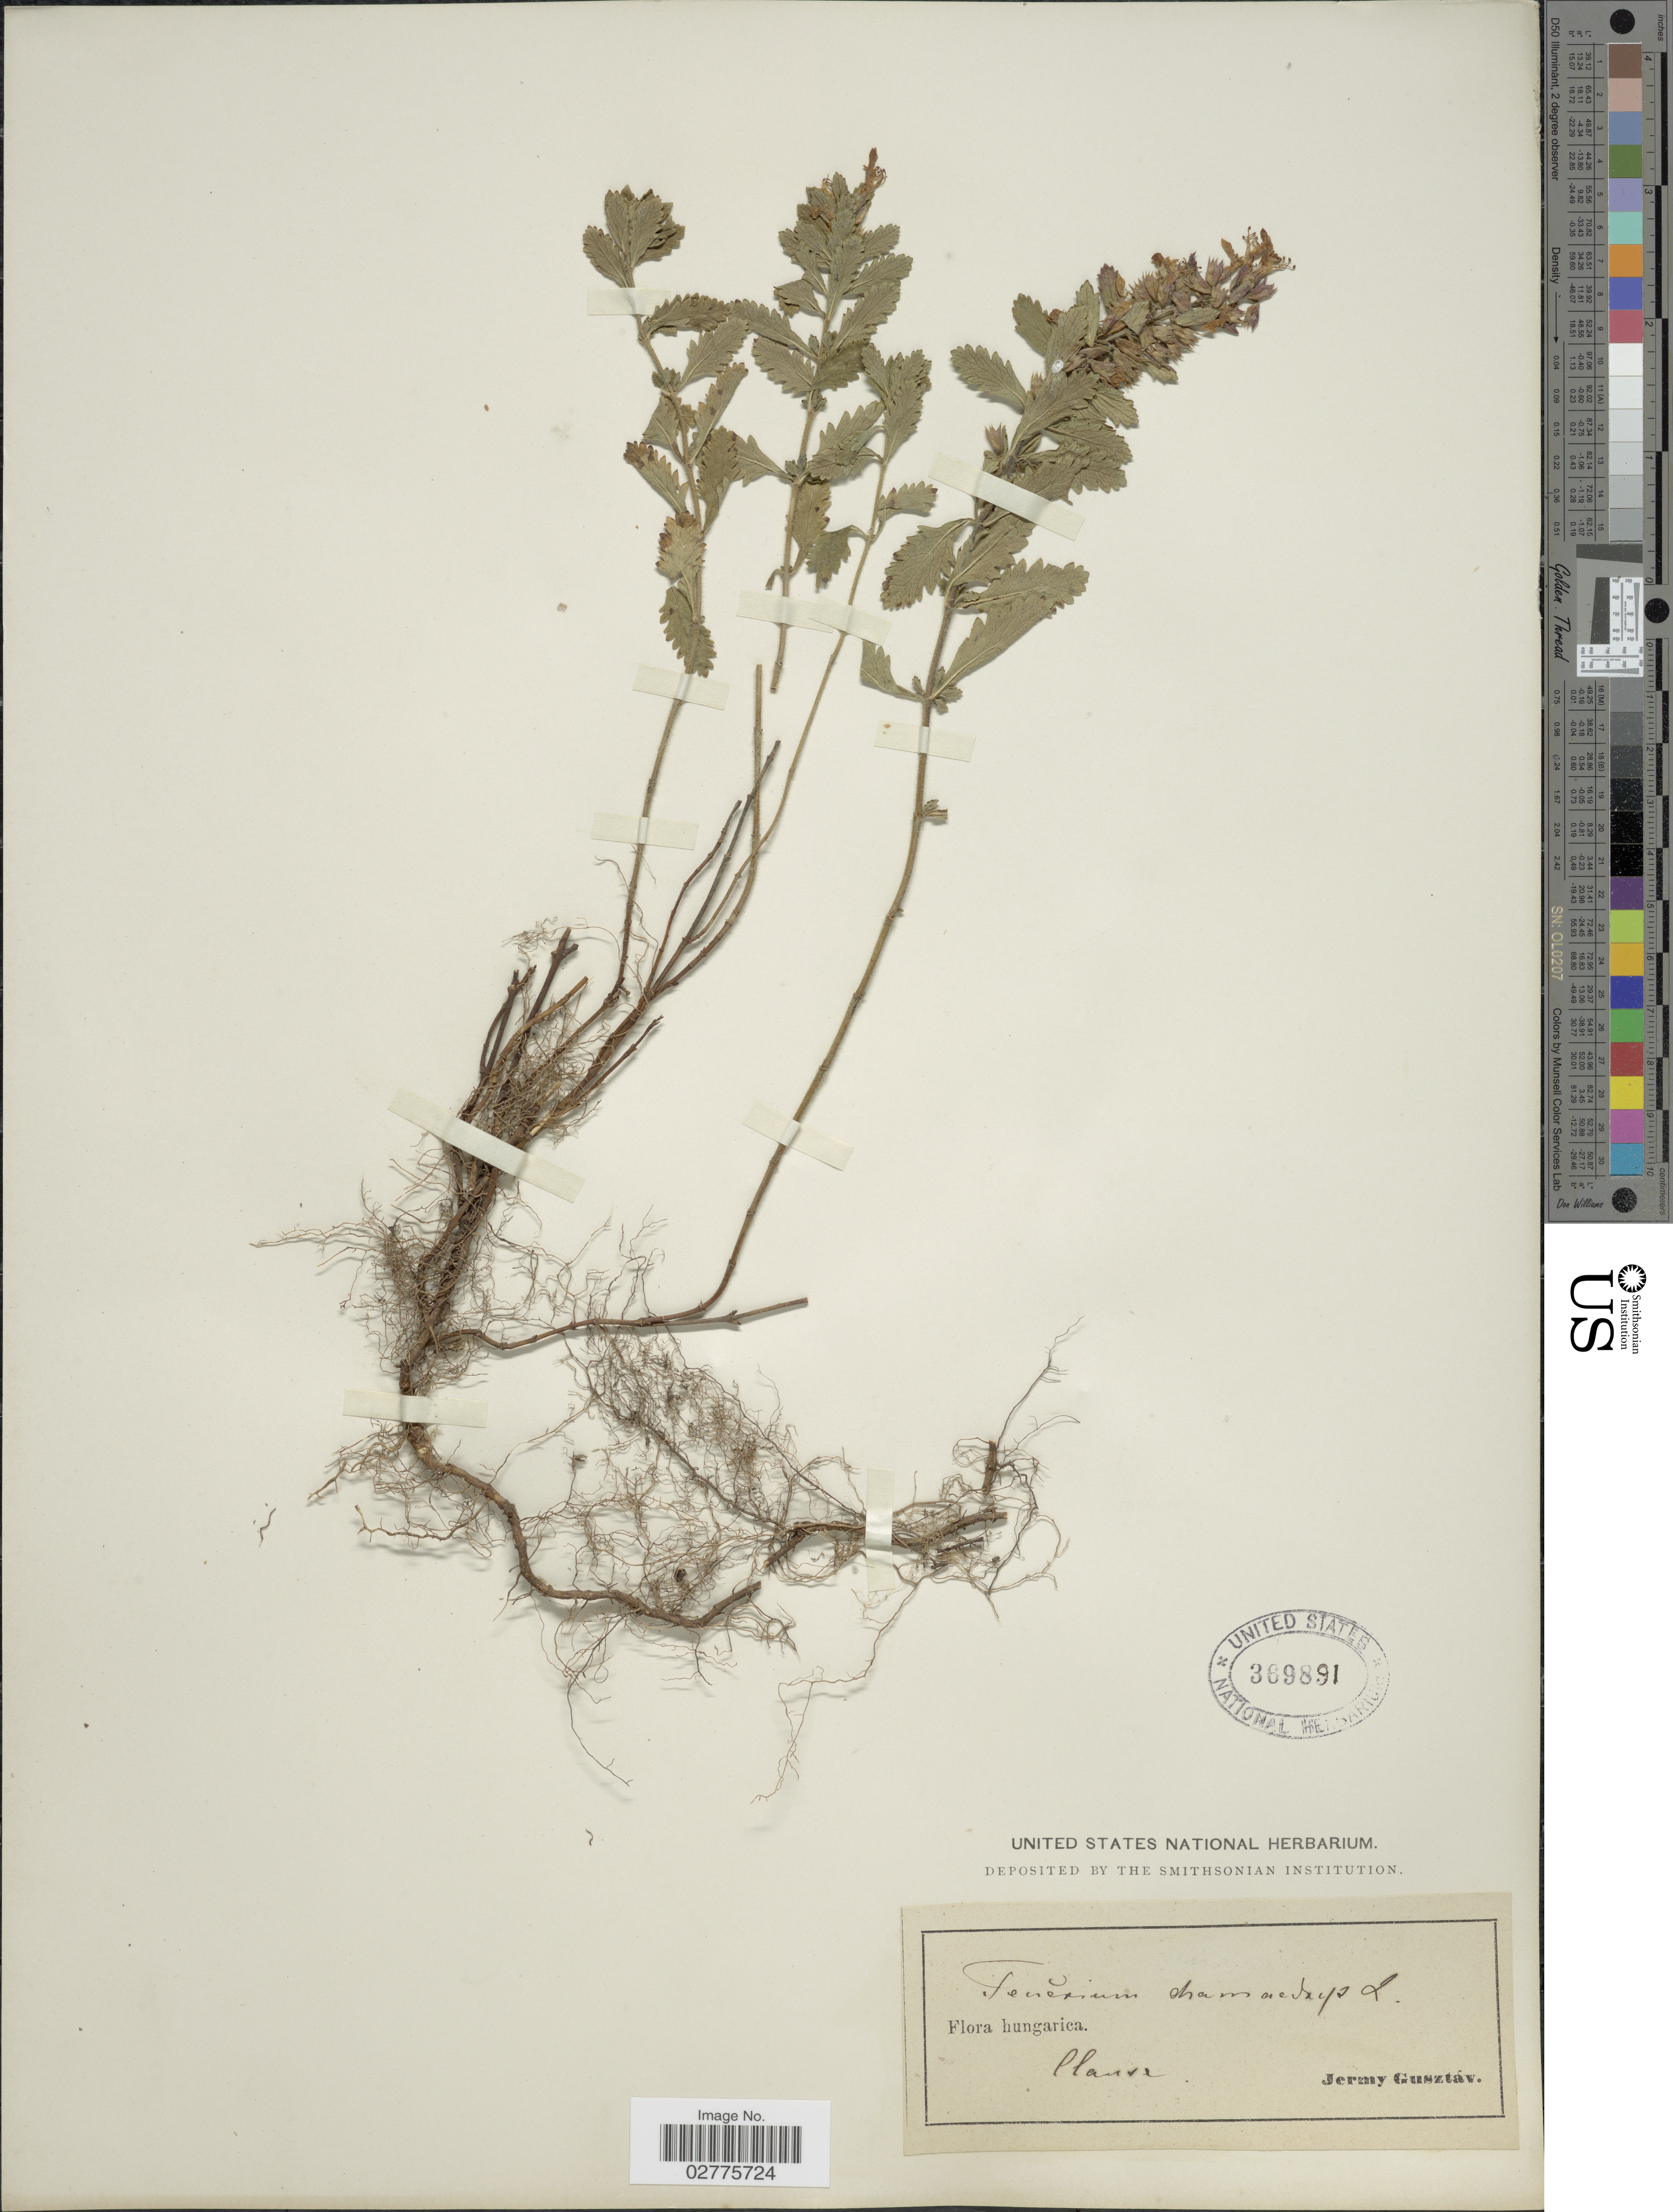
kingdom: Plantae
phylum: Tracheophyta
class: Magnoliopsida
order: Lamiales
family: Lamiaceae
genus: Teucrium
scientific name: Teucrium chamaedrys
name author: L.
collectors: G. Jermy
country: Hungary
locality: Planve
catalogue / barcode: US 369891